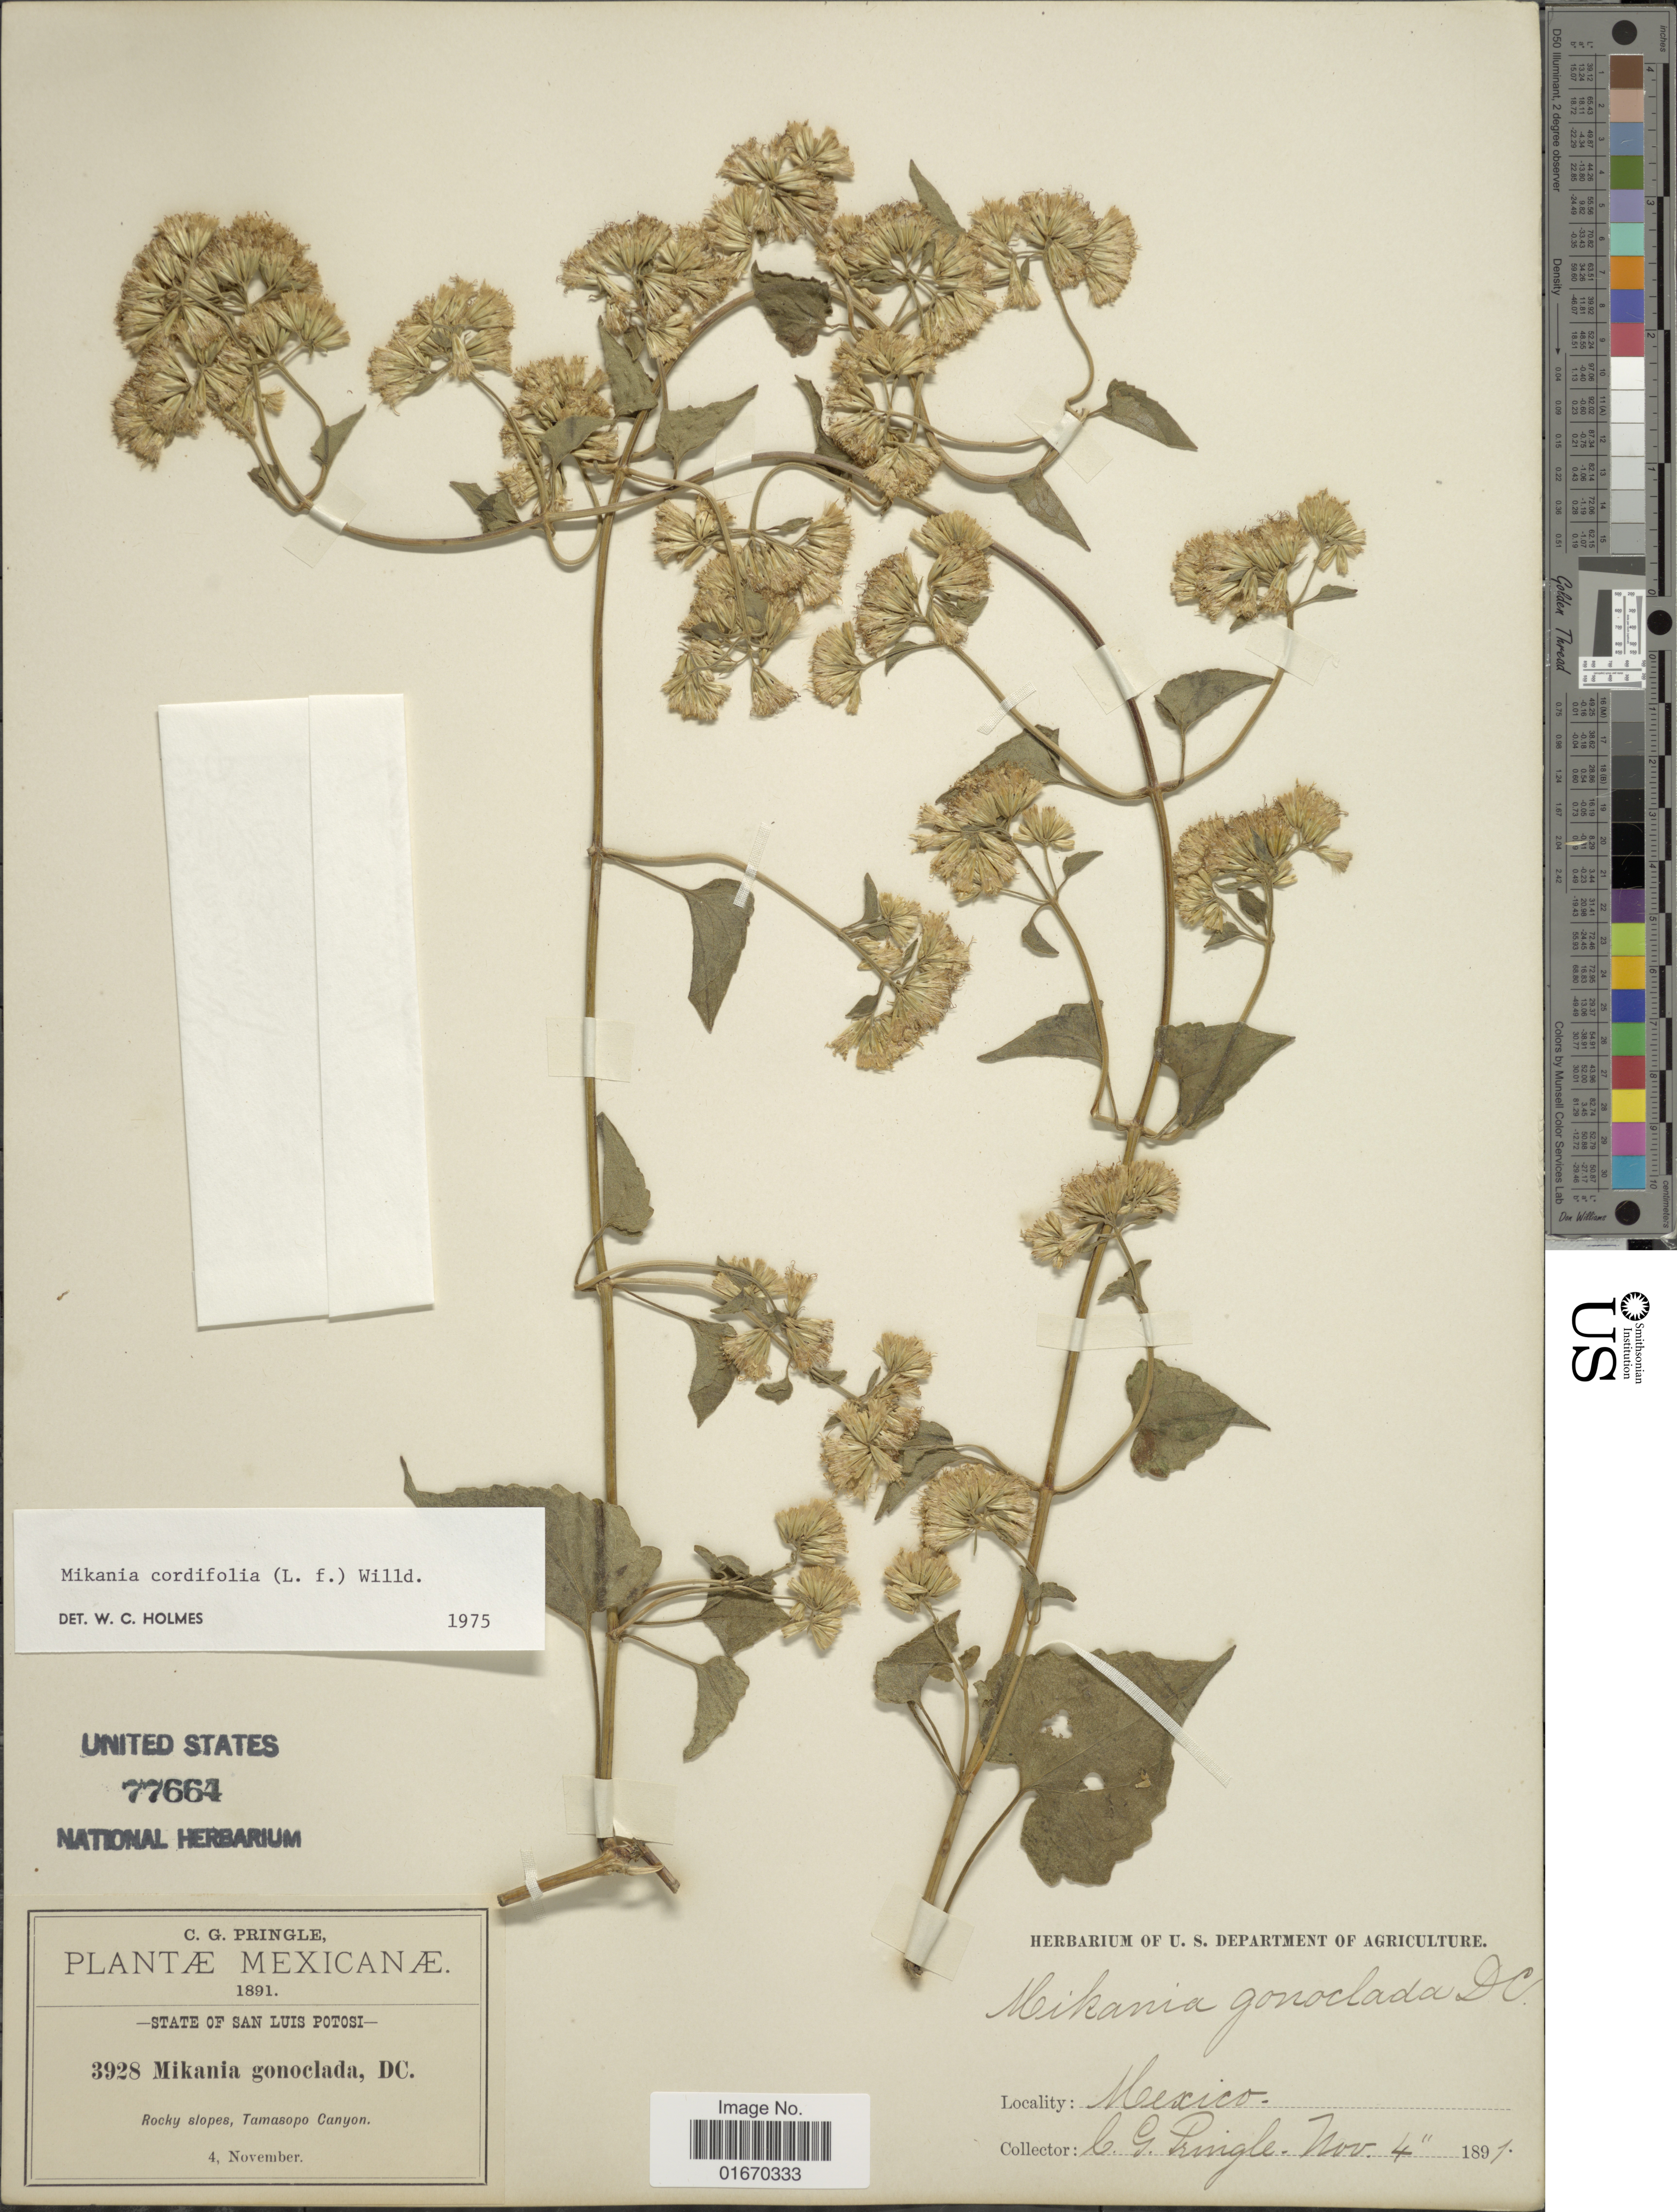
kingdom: Plantae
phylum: Tracheophyta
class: Magnoliopsida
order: Asterales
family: Asteraceae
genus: Mikania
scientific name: Mikania cordifolia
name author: Kunth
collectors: C. G. Pringle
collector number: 3928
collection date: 1891-11-04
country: Mexico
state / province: San Luis Potosí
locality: Mexicanae, Tamasopo Canyon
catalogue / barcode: US 77664